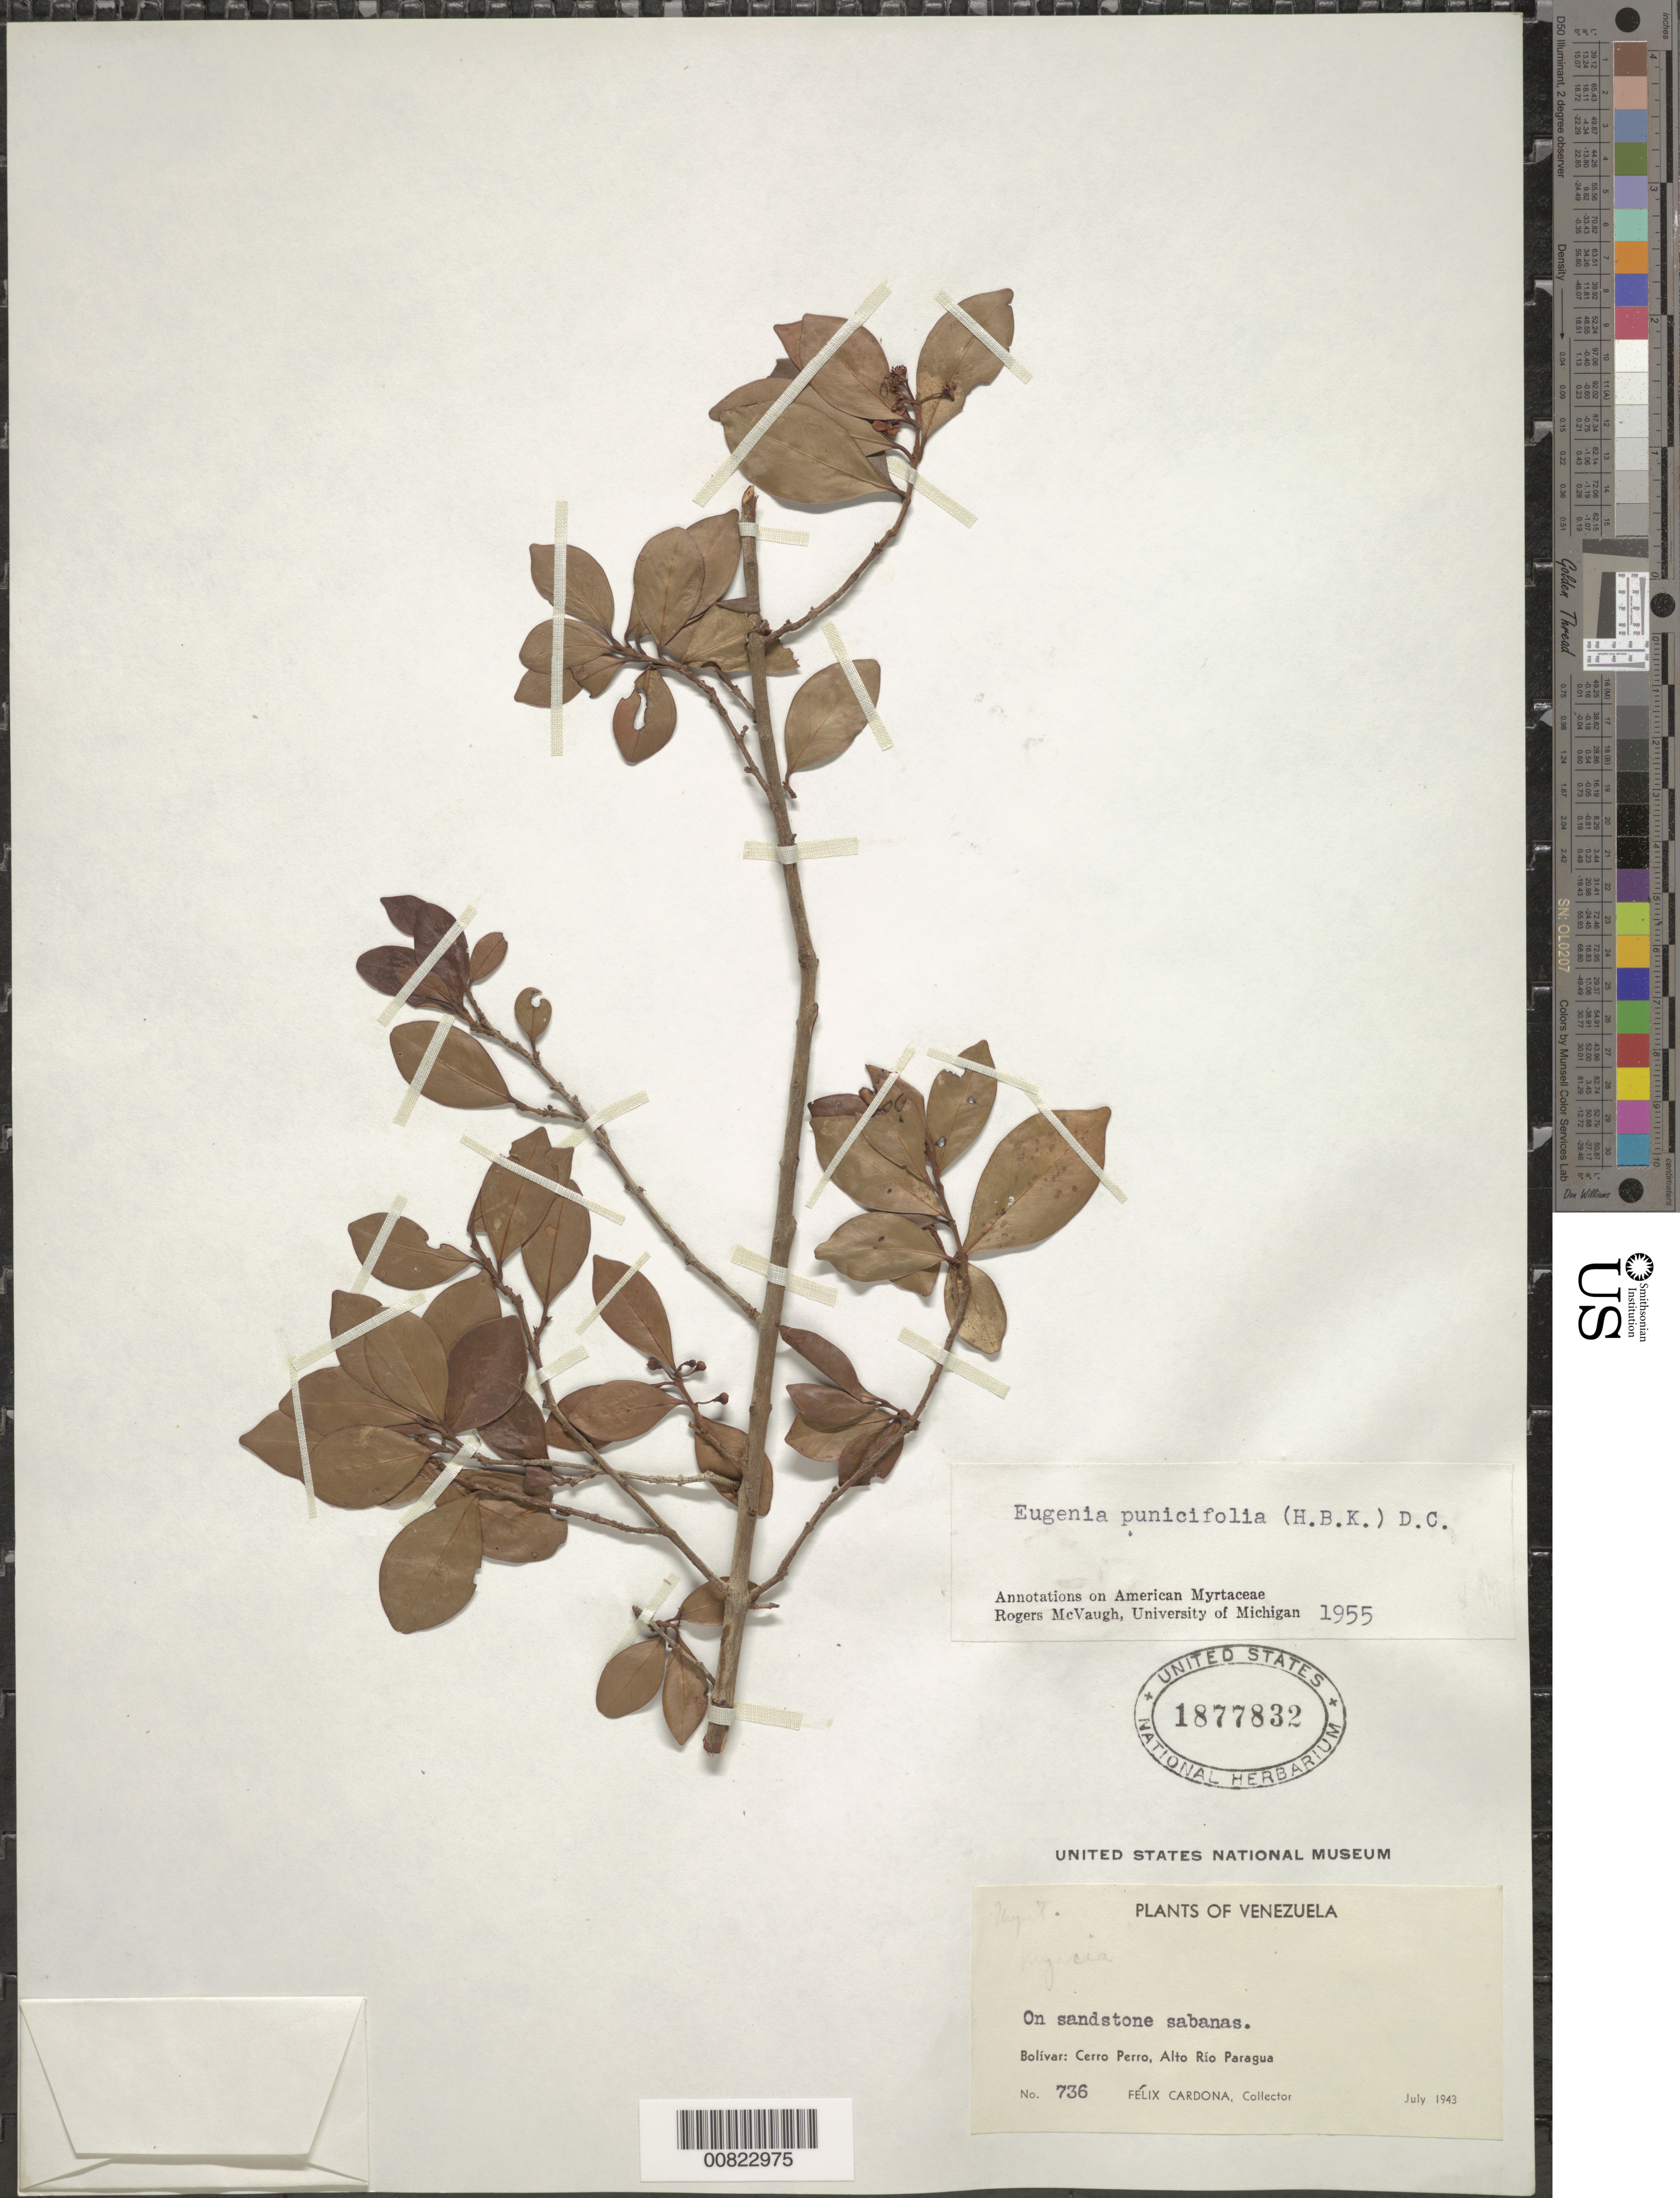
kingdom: Plantae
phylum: Tracheophyta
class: Magnoliopsida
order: Myrtales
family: Myrtaceae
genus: Eugenia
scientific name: Eugenia punicifolia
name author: (Kunth) DC.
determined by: McVaugh, R.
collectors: F. Cardona Puig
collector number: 736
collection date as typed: Jul-43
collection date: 1943-07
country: Venezuela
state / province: Bolívar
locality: Alto Río Paragua, Cerro Perro (Guayana)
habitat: Sandstone savanna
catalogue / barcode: US 1877832